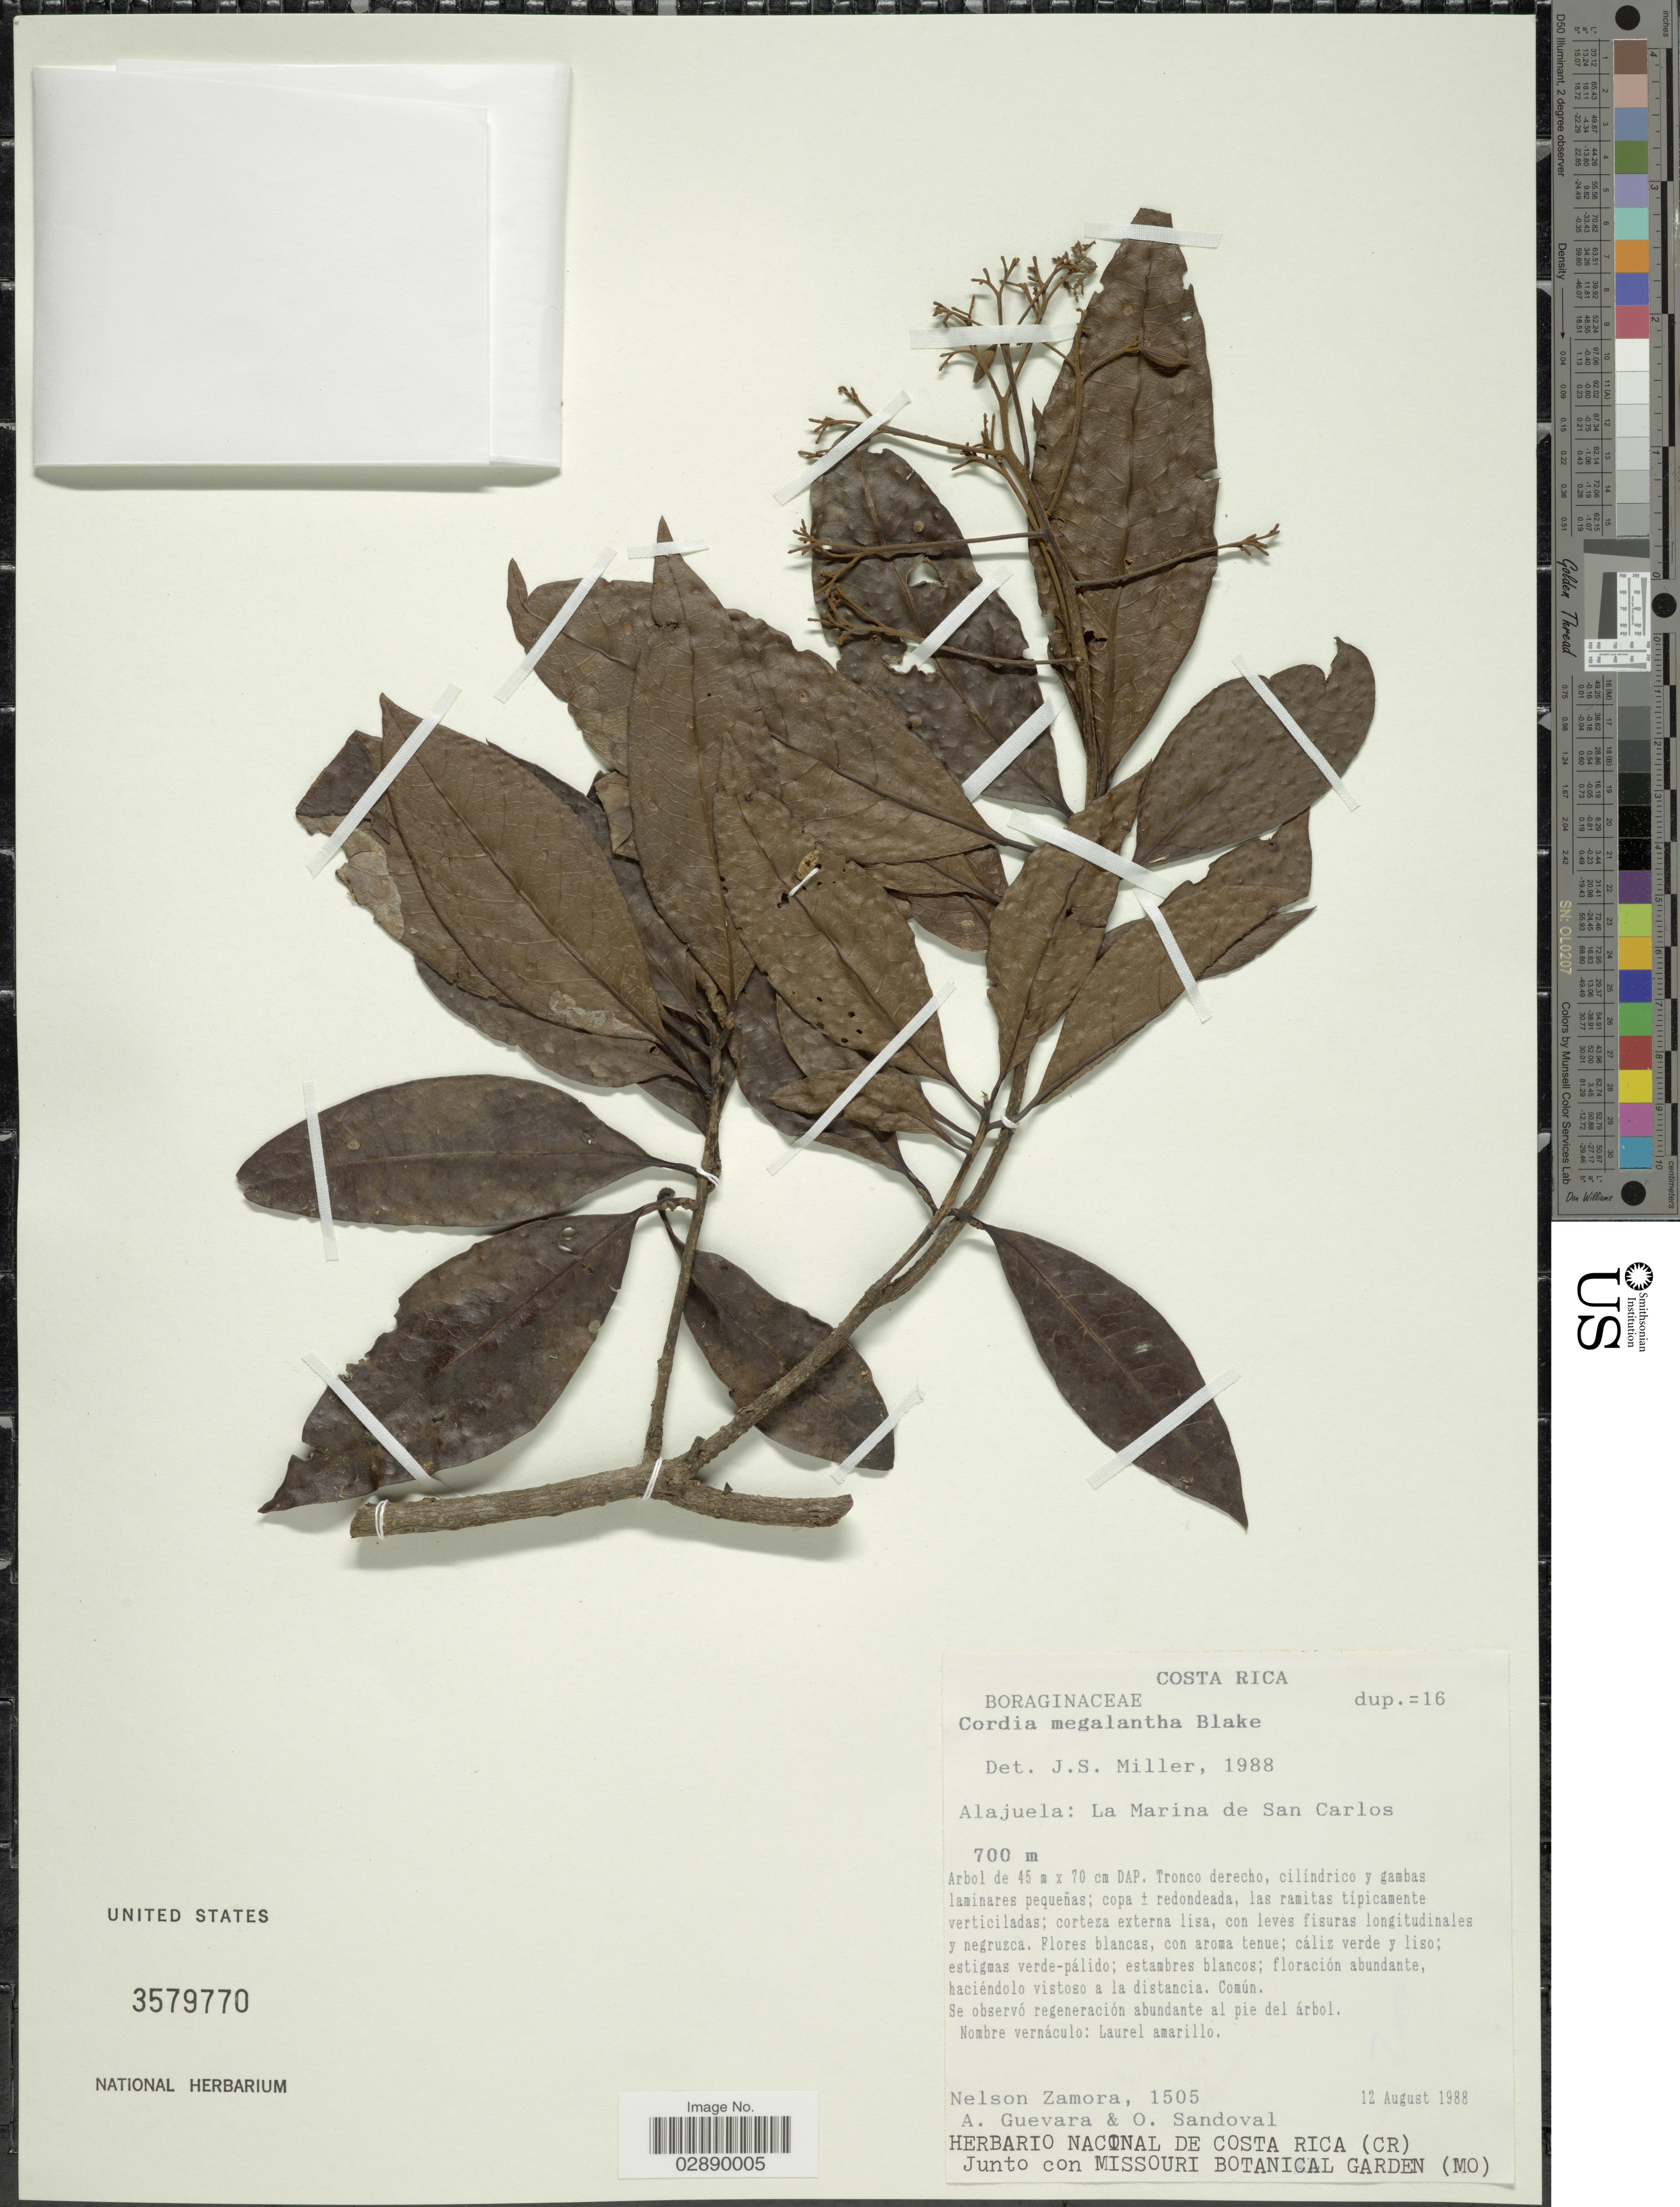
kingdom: Plantae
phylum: Tracheophyta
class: Magnoliopsida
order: Boraginales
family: Cordiaceae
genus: Cordia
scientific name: Cordia megalantha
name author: S.F. Blake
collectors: N. Zamora, A. Guevara & O. Sandoval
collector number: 1505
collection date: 1988-08-12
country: Costa Rica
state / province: Alajuela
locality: La Marina de San Carlos.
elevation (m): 700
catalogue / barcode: US 3579770